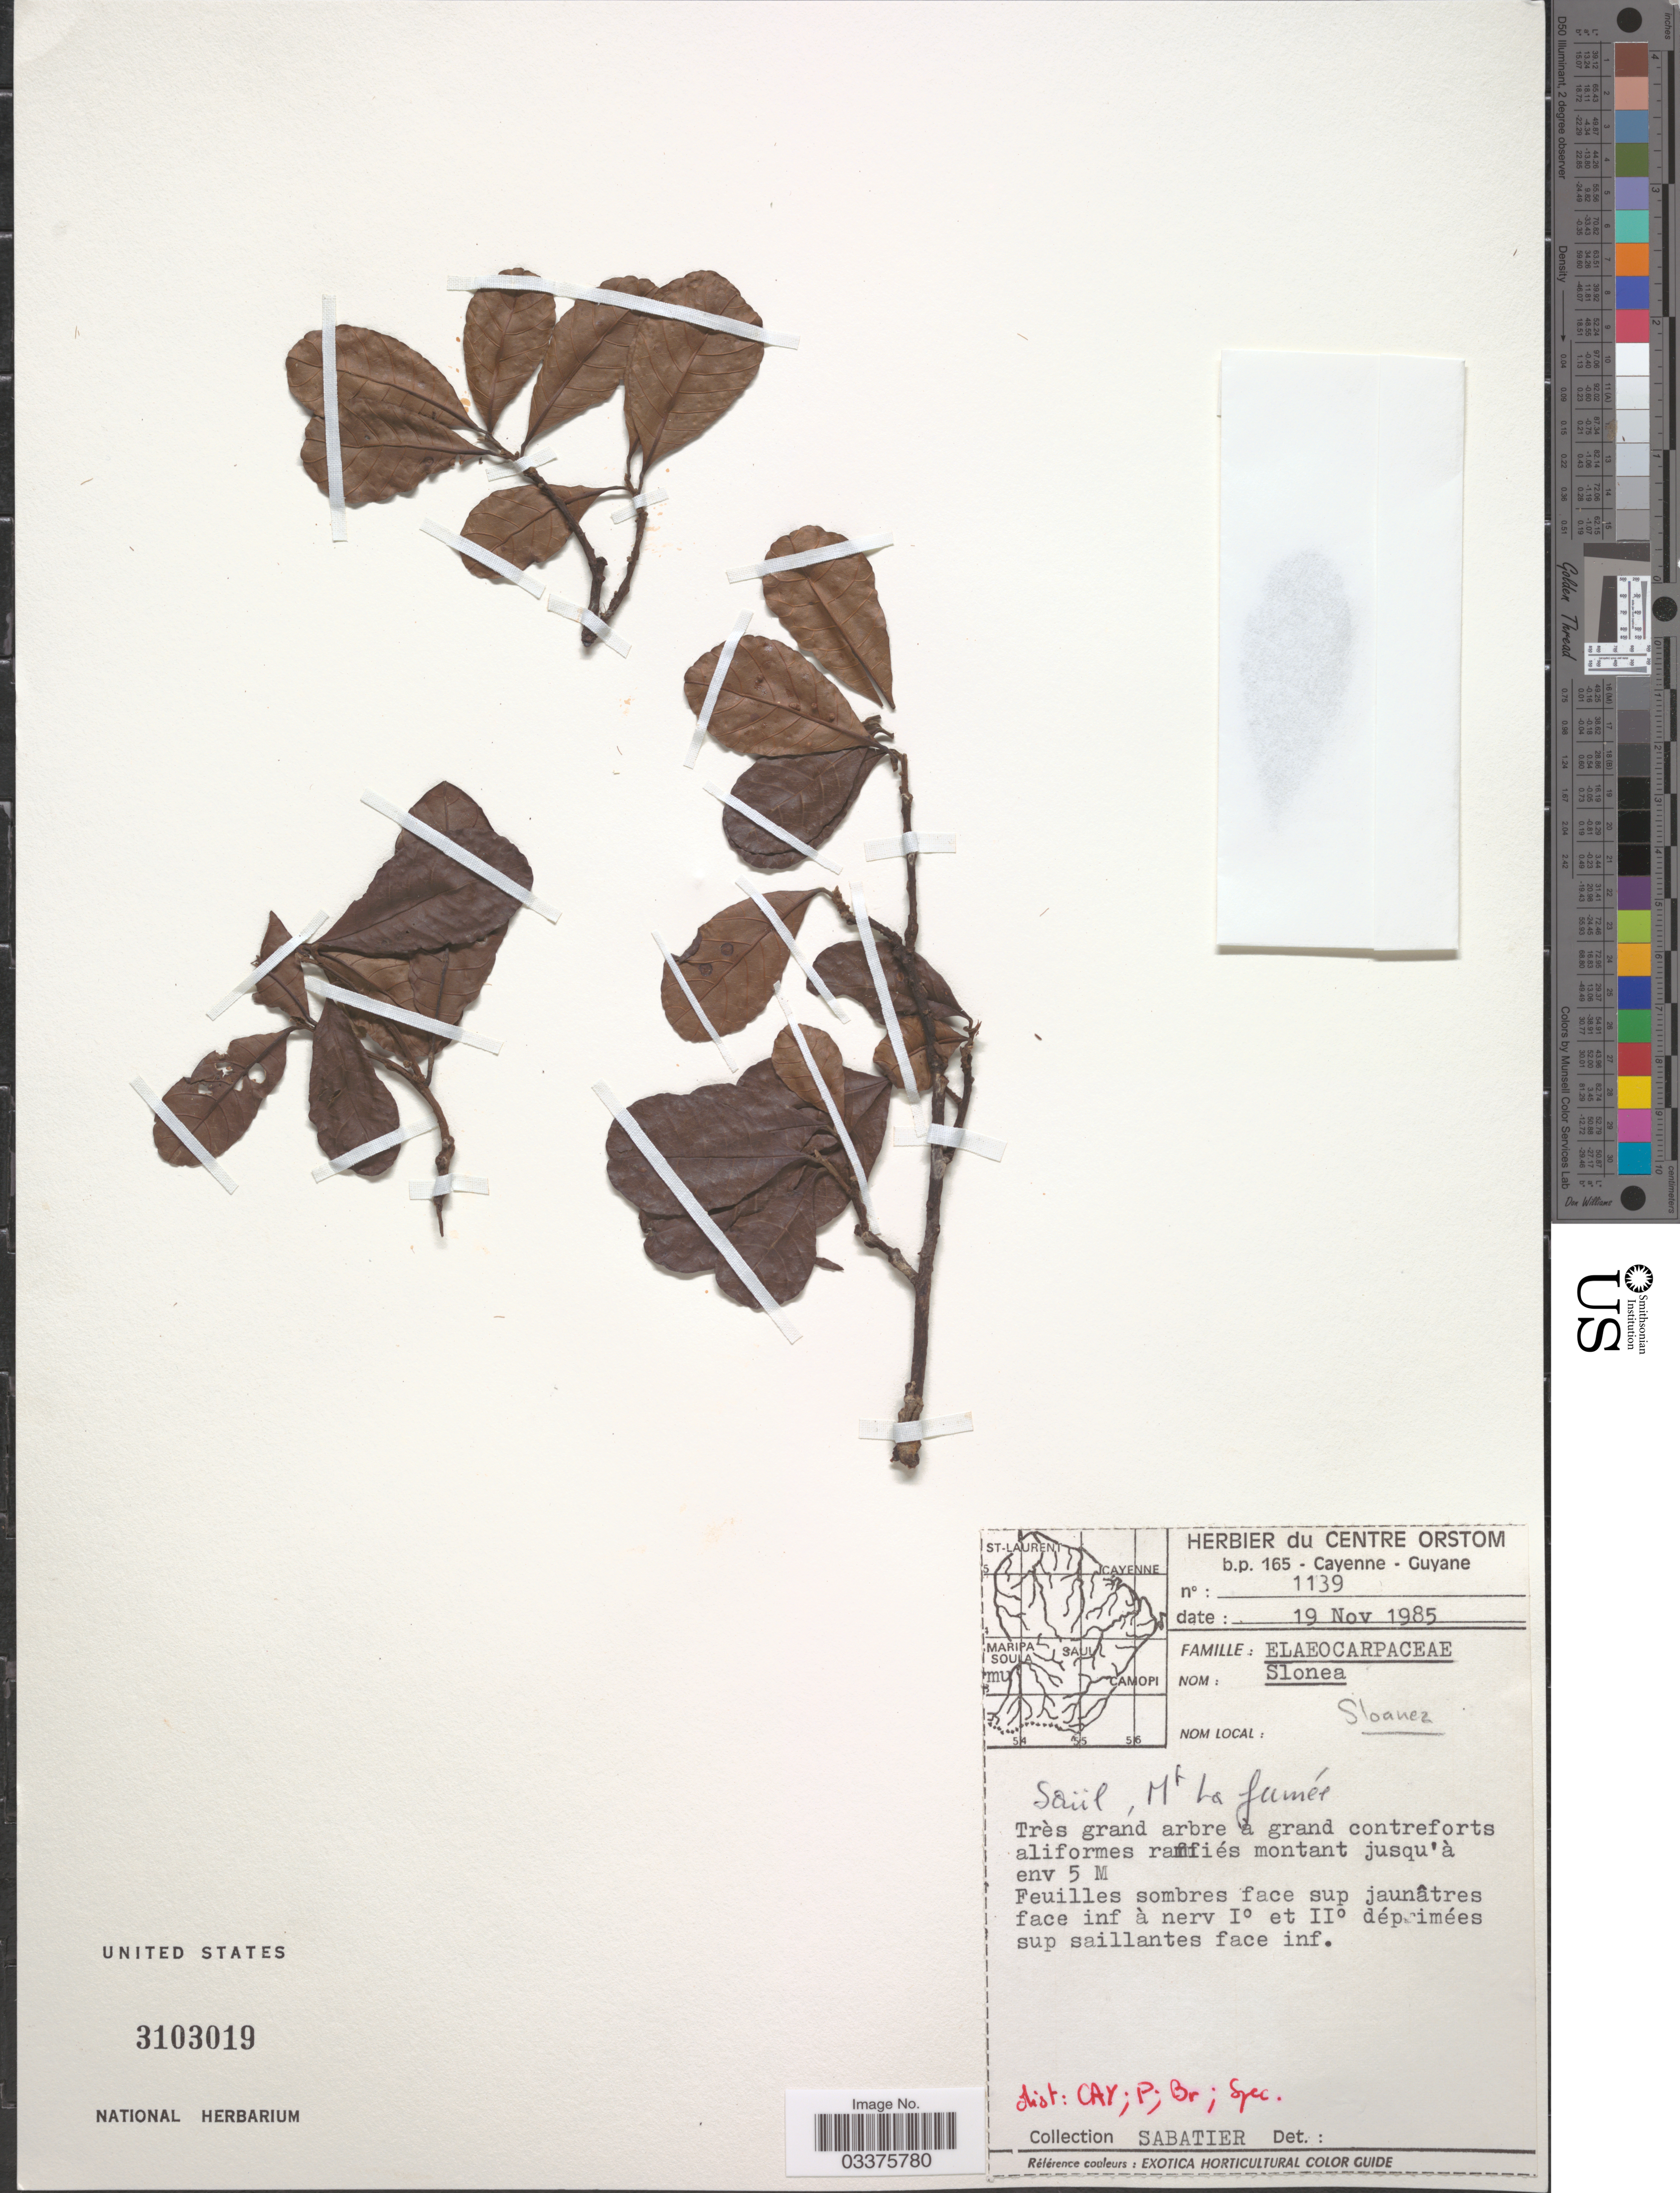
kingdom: Plantae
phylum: Tracheophyta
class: Magnoliopsida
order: Oxalidales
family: Elaeocarpaceae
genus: Sloanea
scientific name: Sloanea sp.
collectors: Sabatier, --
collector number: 1139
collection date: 1985-11-19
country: French Guiana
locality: Saül, Mt La Fumée.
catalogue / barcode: US 3103019